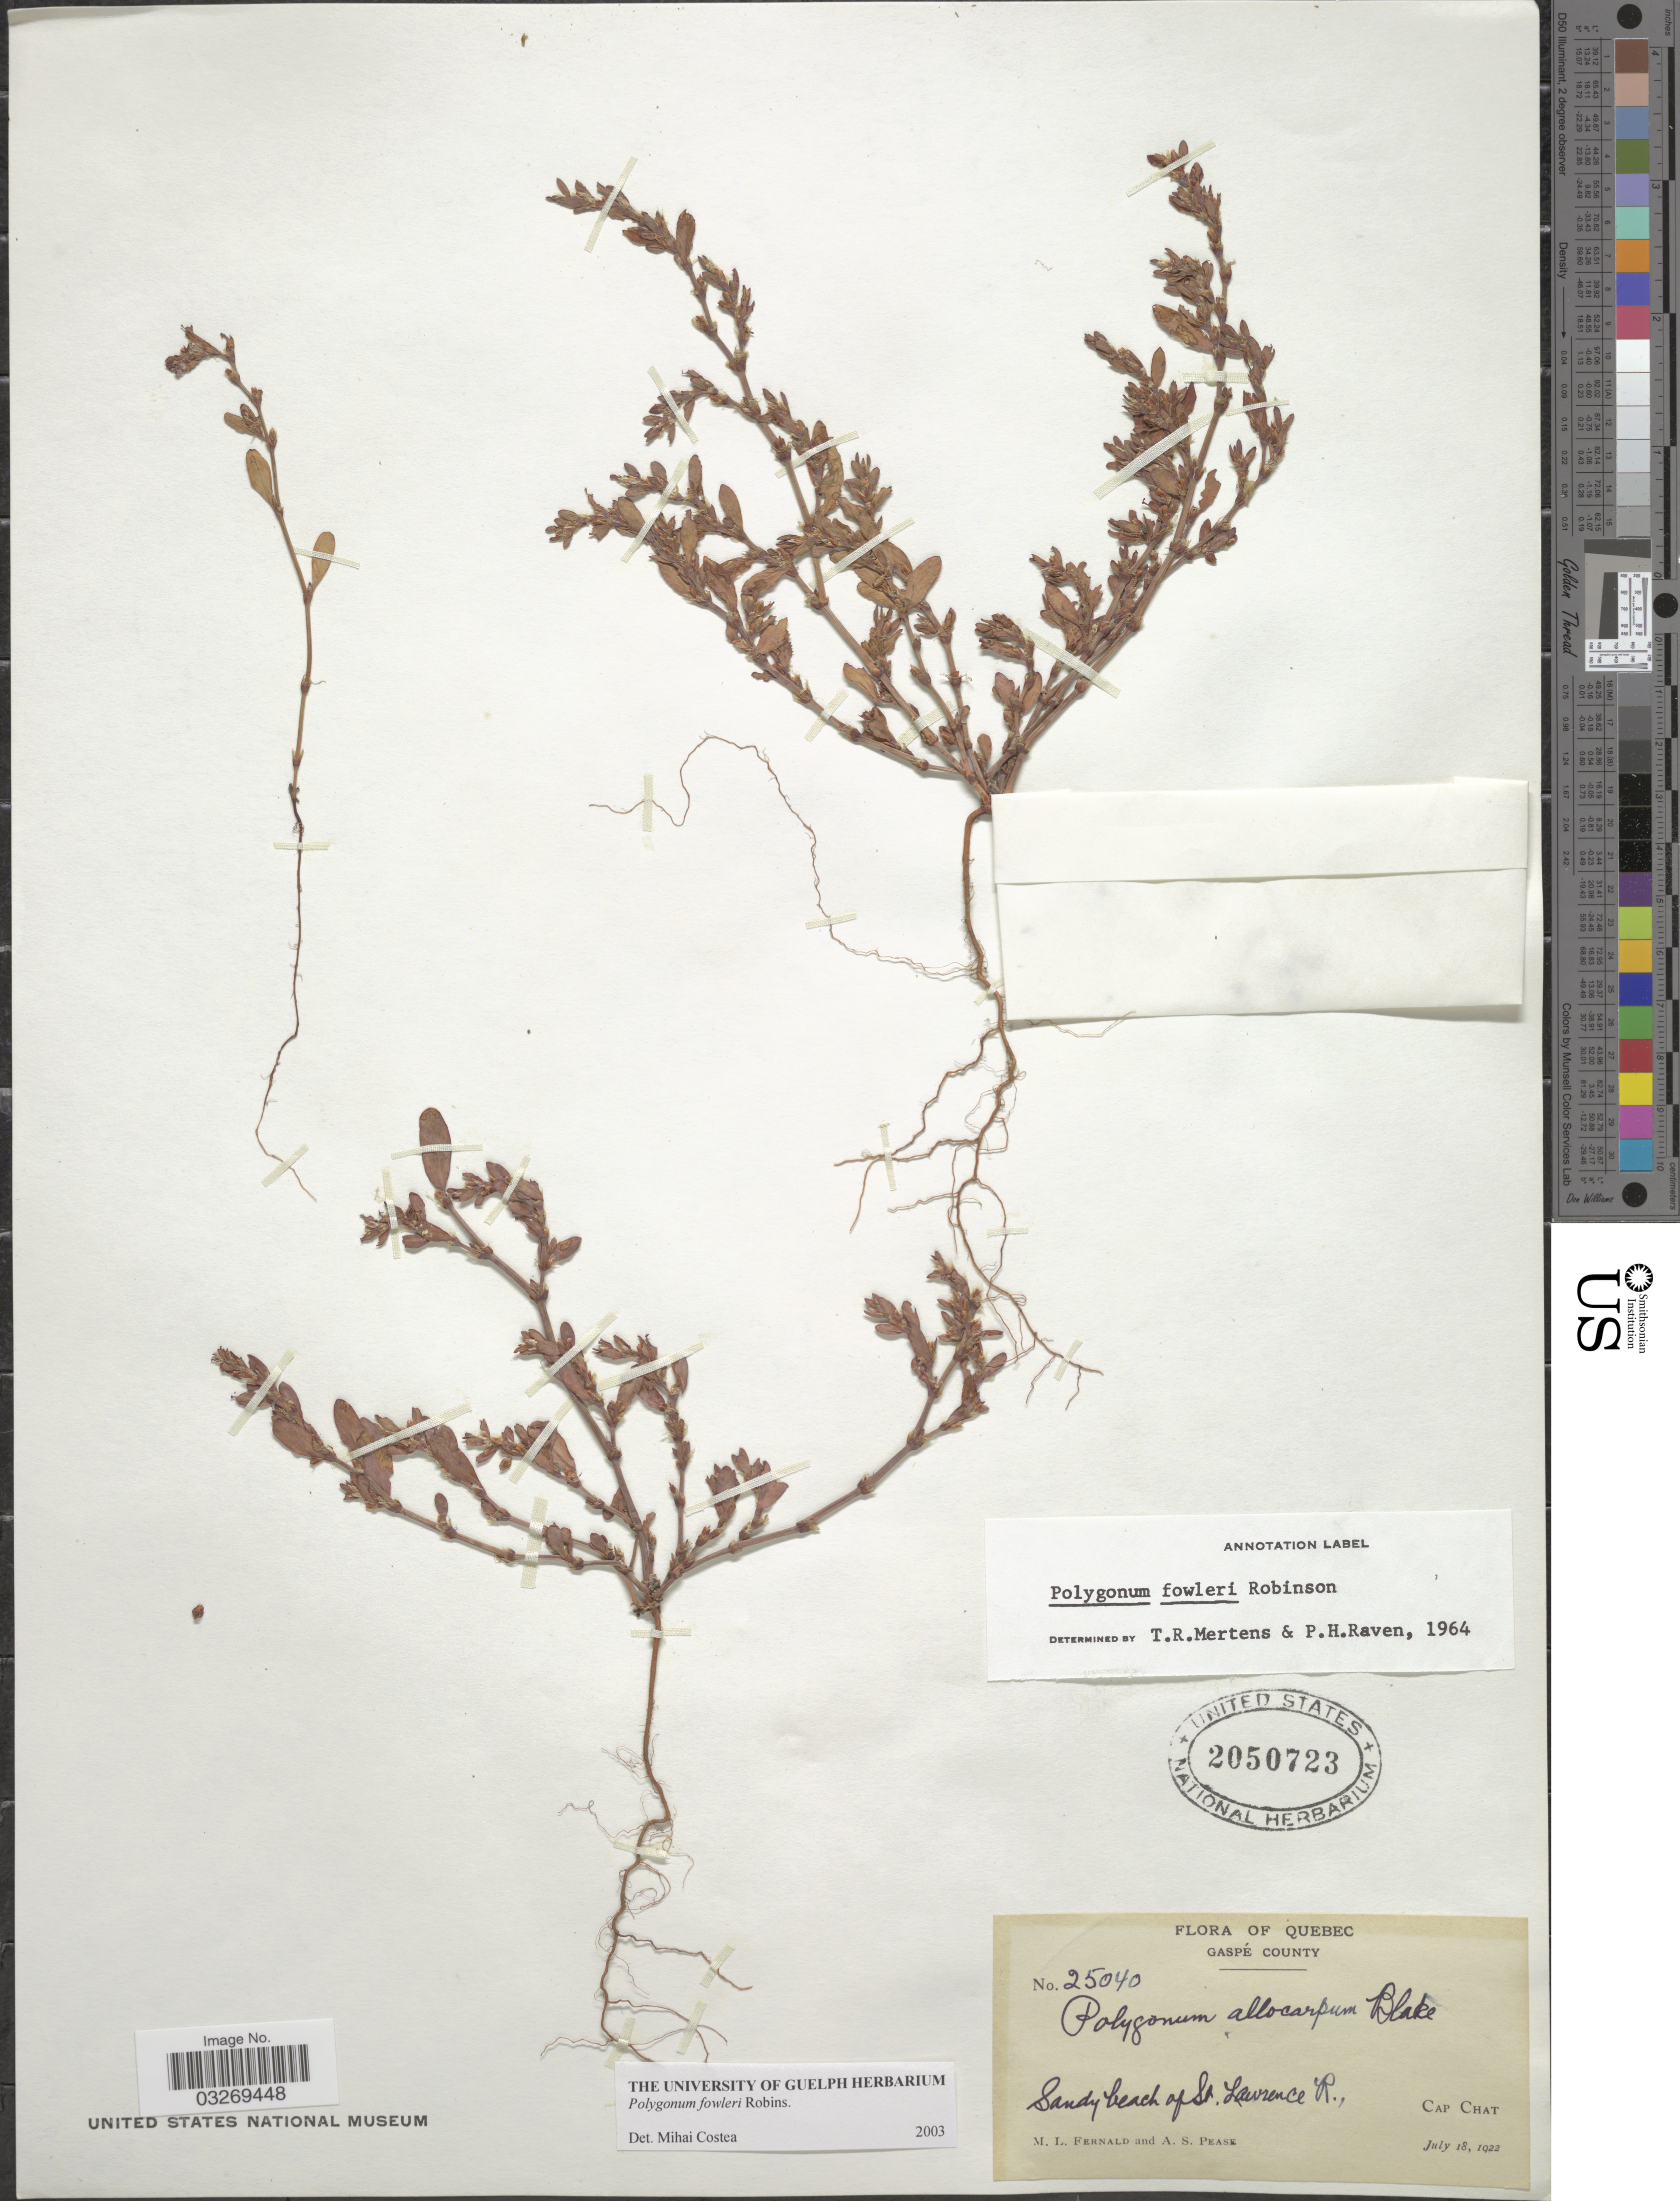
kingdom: Plantae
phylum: Tracheophyta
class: Magnoliopsida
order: Caryophyllales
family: Polygonaceae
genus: Polygonum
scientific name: Polygonum fowleri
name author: B.L. Rob.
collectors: M. L. Fernald & A. S. Pease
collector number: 25040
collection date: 1922-07-18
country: Canada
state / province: Quebec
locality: Gaspé County, Sandy beach of St. Lawrence R., Cap Chat.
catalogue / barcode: US 2050723